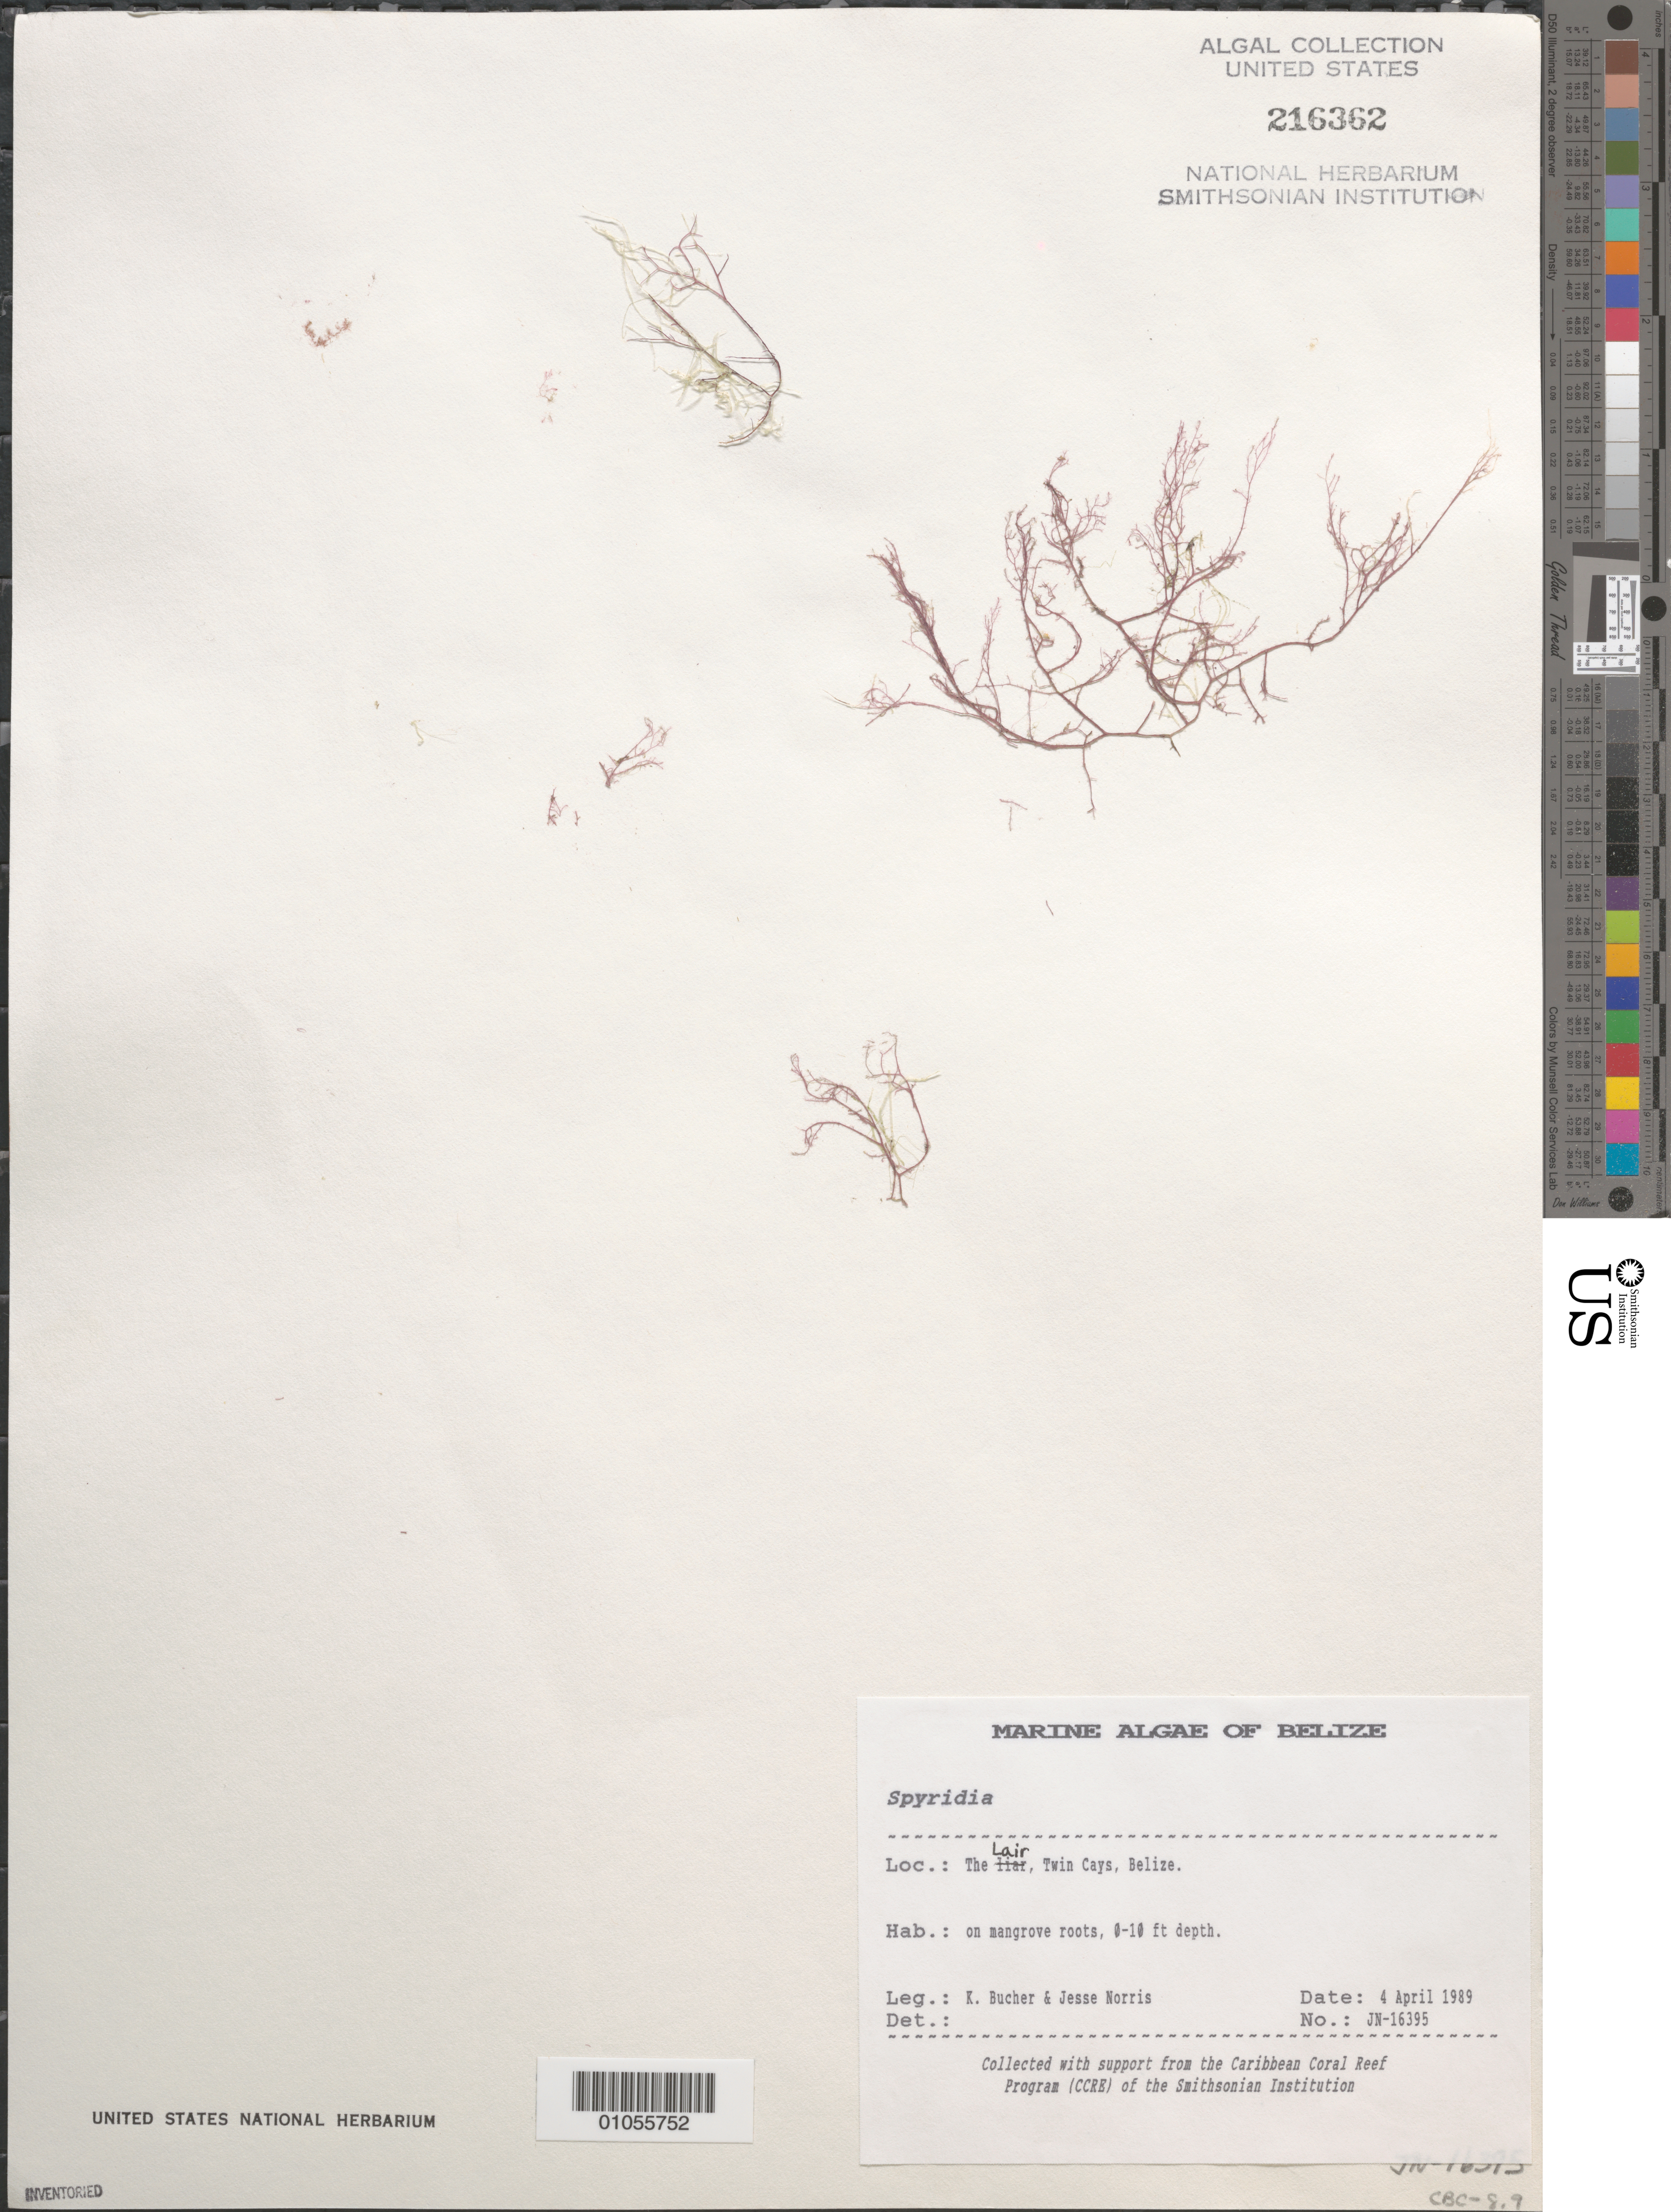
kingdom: Plantae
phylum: Rhodophyta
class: Florideophyceae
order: Ceramiales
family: Spyridiaceae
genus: Spyridia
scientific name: Spyridia sp.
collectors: K. E. Bucher & J. A. Norris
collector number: JN-16395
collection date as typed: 04 Apr 1989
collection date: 1989-04-04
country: Belize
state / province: Stann Creek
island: Twin Cays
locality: The Lair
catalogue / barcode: US 216362